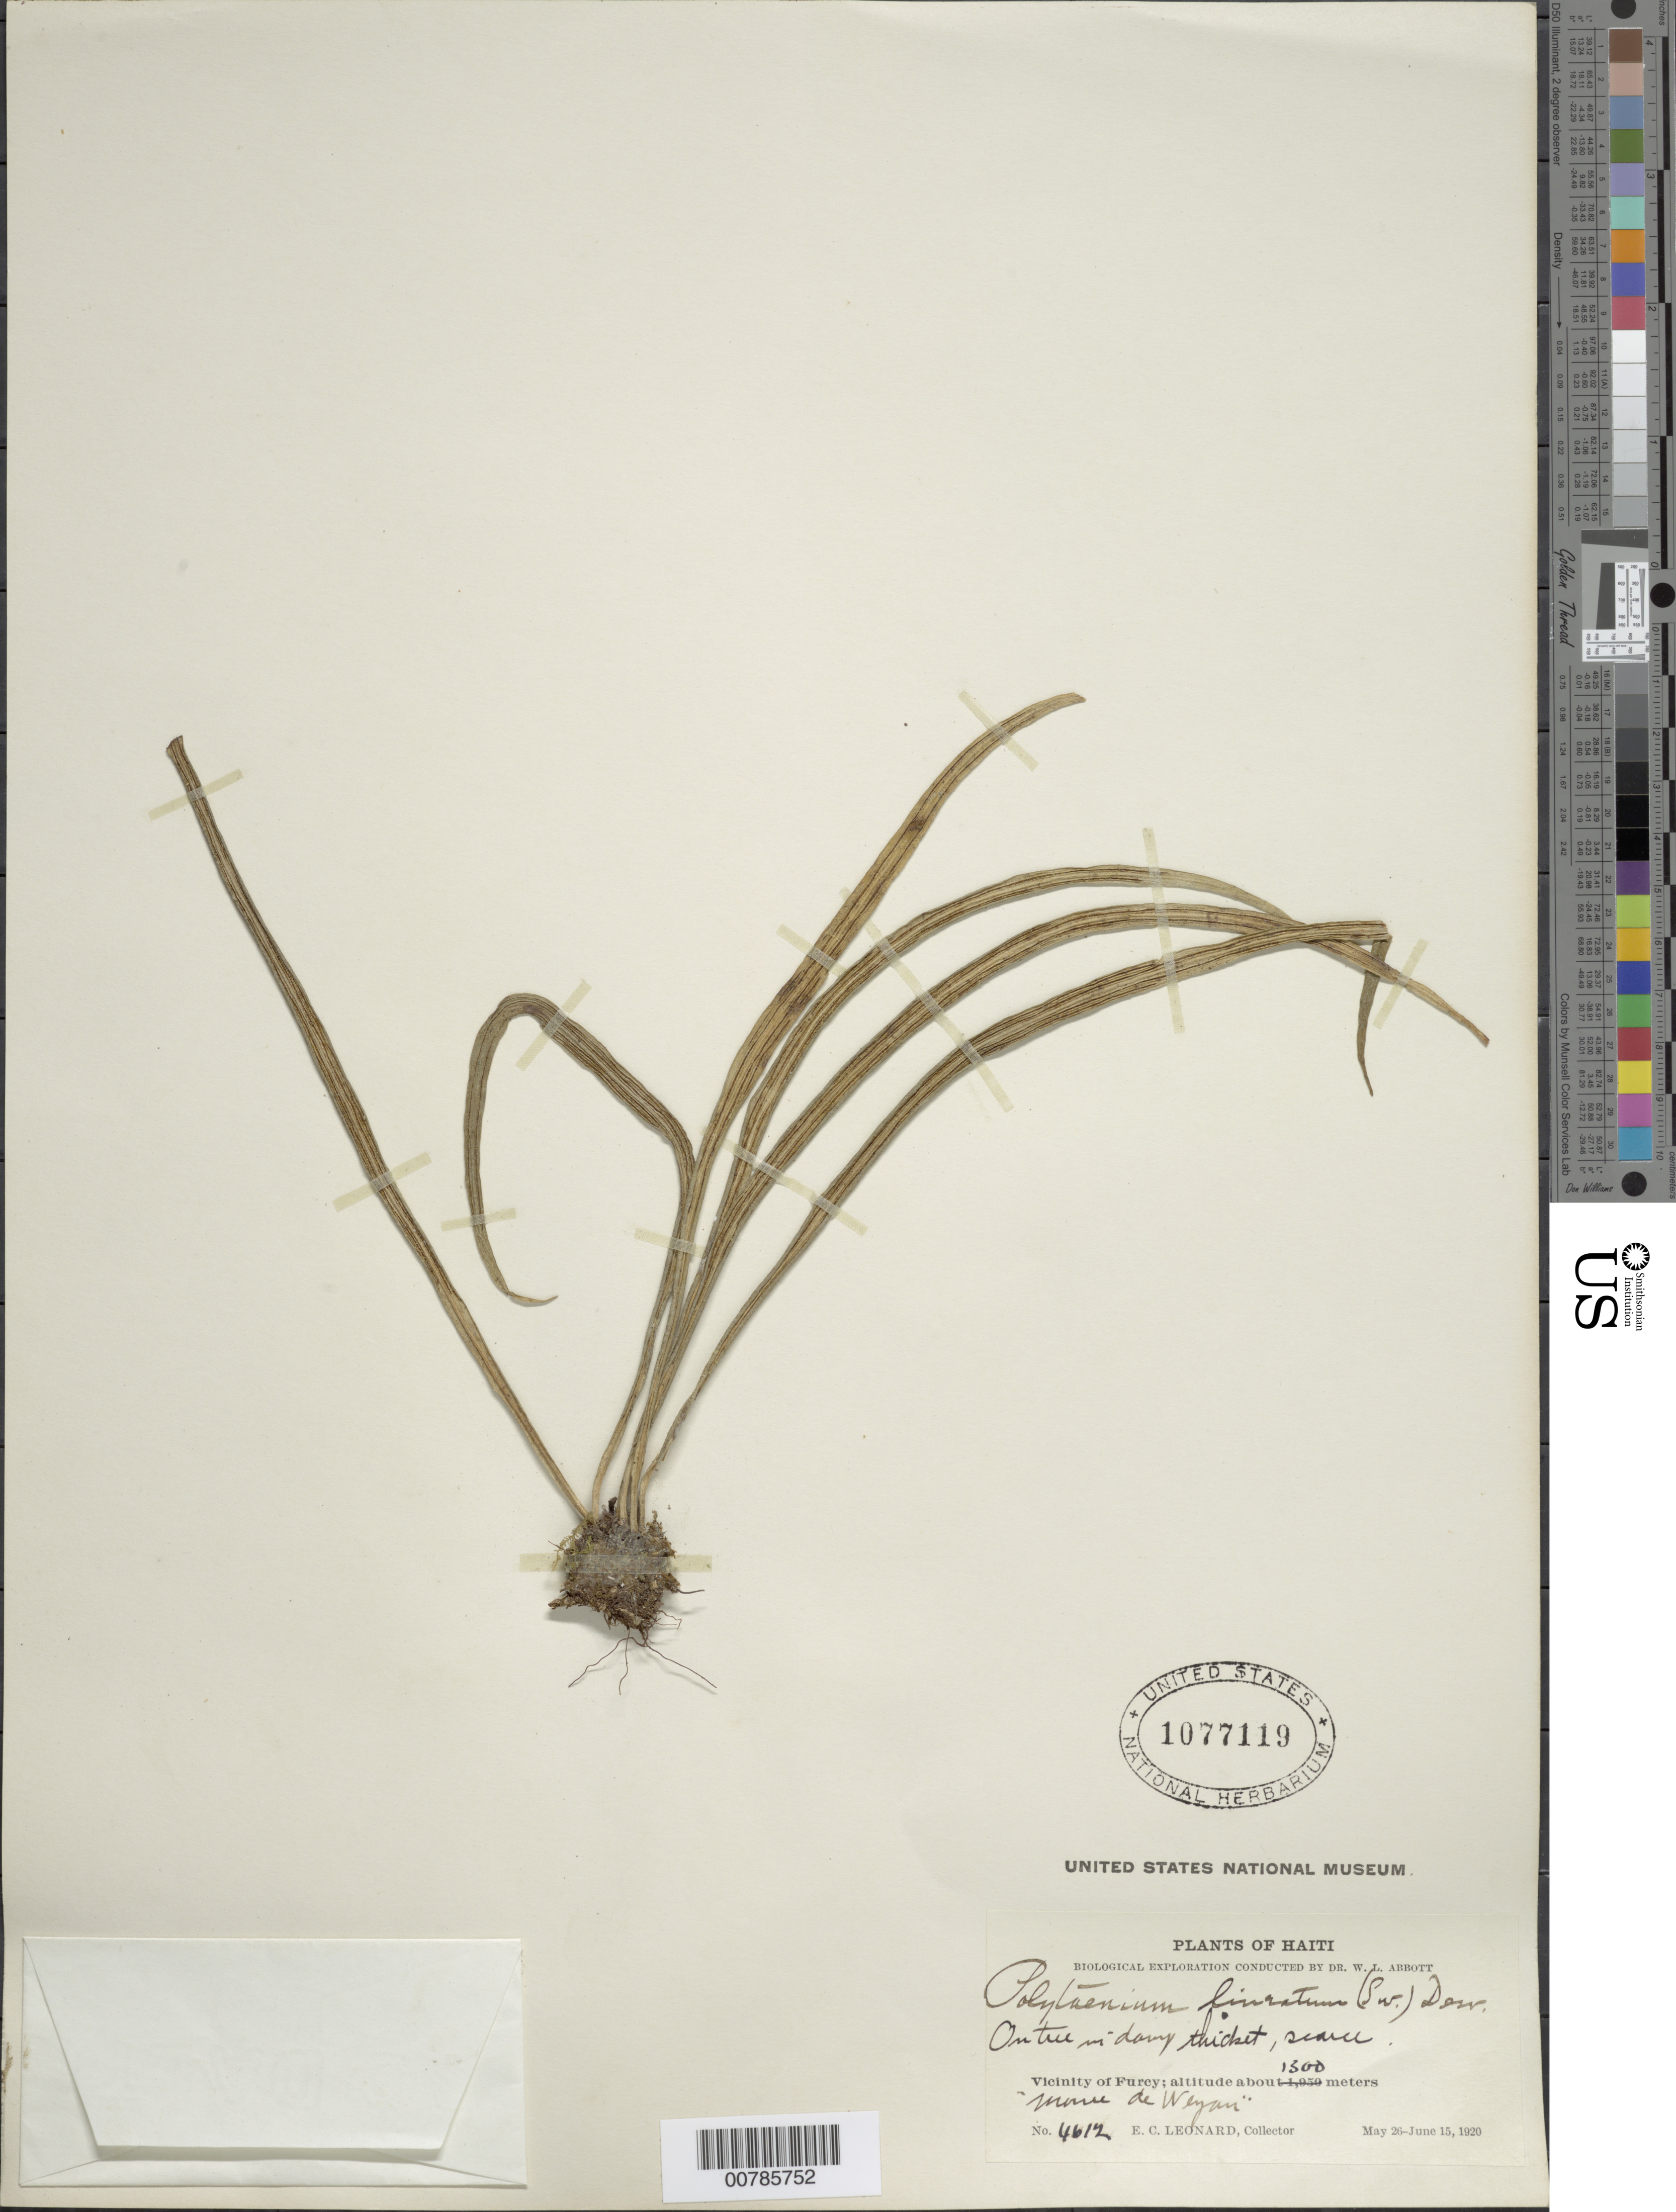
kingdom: Plantae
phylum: Tracheophyta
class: Polypodiopsida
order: Polypodiales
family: Pteridaceae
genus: Polytaenium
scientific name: Polytaenium lineatum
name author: (Sw.) J. Sm.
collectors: E. C. Leonard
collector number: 4612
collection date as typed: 26 May 1920 15 Jun 1920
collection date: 1920-05-26/1920-06-15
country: Haiti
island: Hispaniola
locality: Furcy, vicinity, "Morne de Weyan"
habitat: On tree in damp thicket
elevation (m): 1300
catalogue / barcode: US 1077119